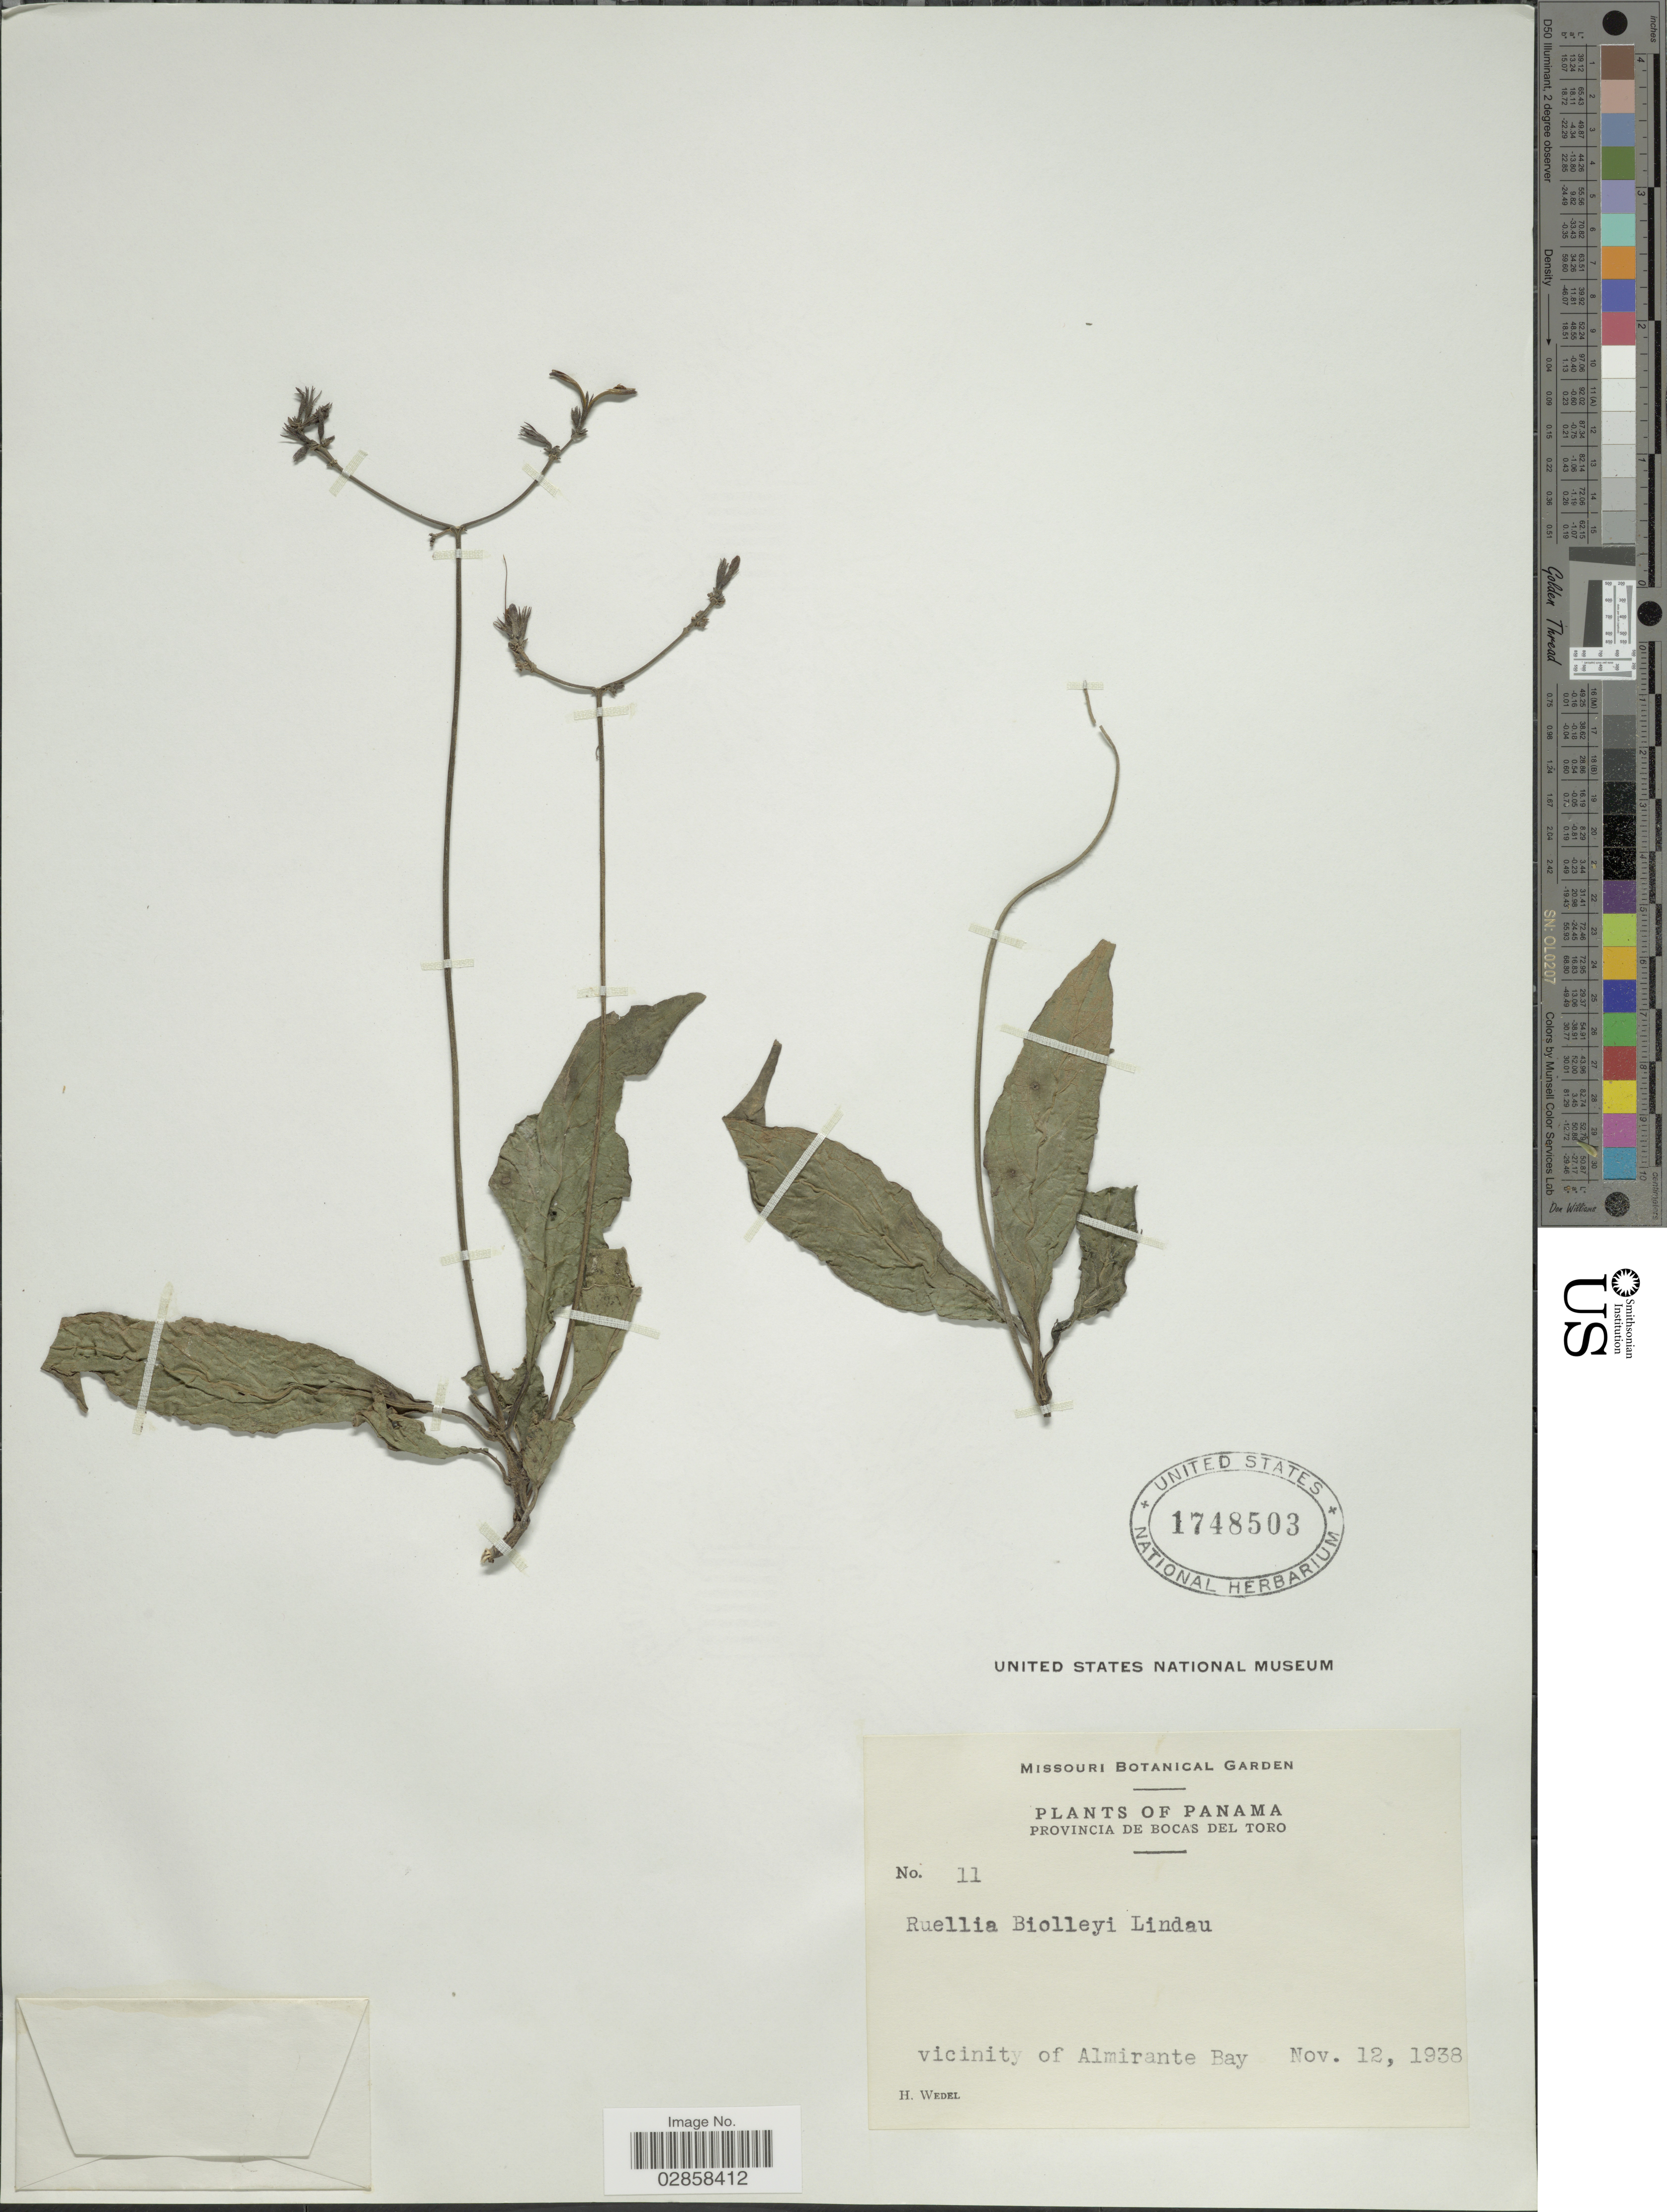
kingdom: Plantae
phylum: Tracheophyta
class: Magnoliopsida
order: Lamiales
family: Acanthaceae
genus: Ruellia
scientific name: Ruellia biolleyi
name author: Lindau in Pittier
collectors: H. von Wedel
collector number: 11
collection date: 1938-11-12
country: Panama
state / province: Bocas del Toro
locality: Vicinity of Almirante Bay.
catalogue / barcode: US 1748503